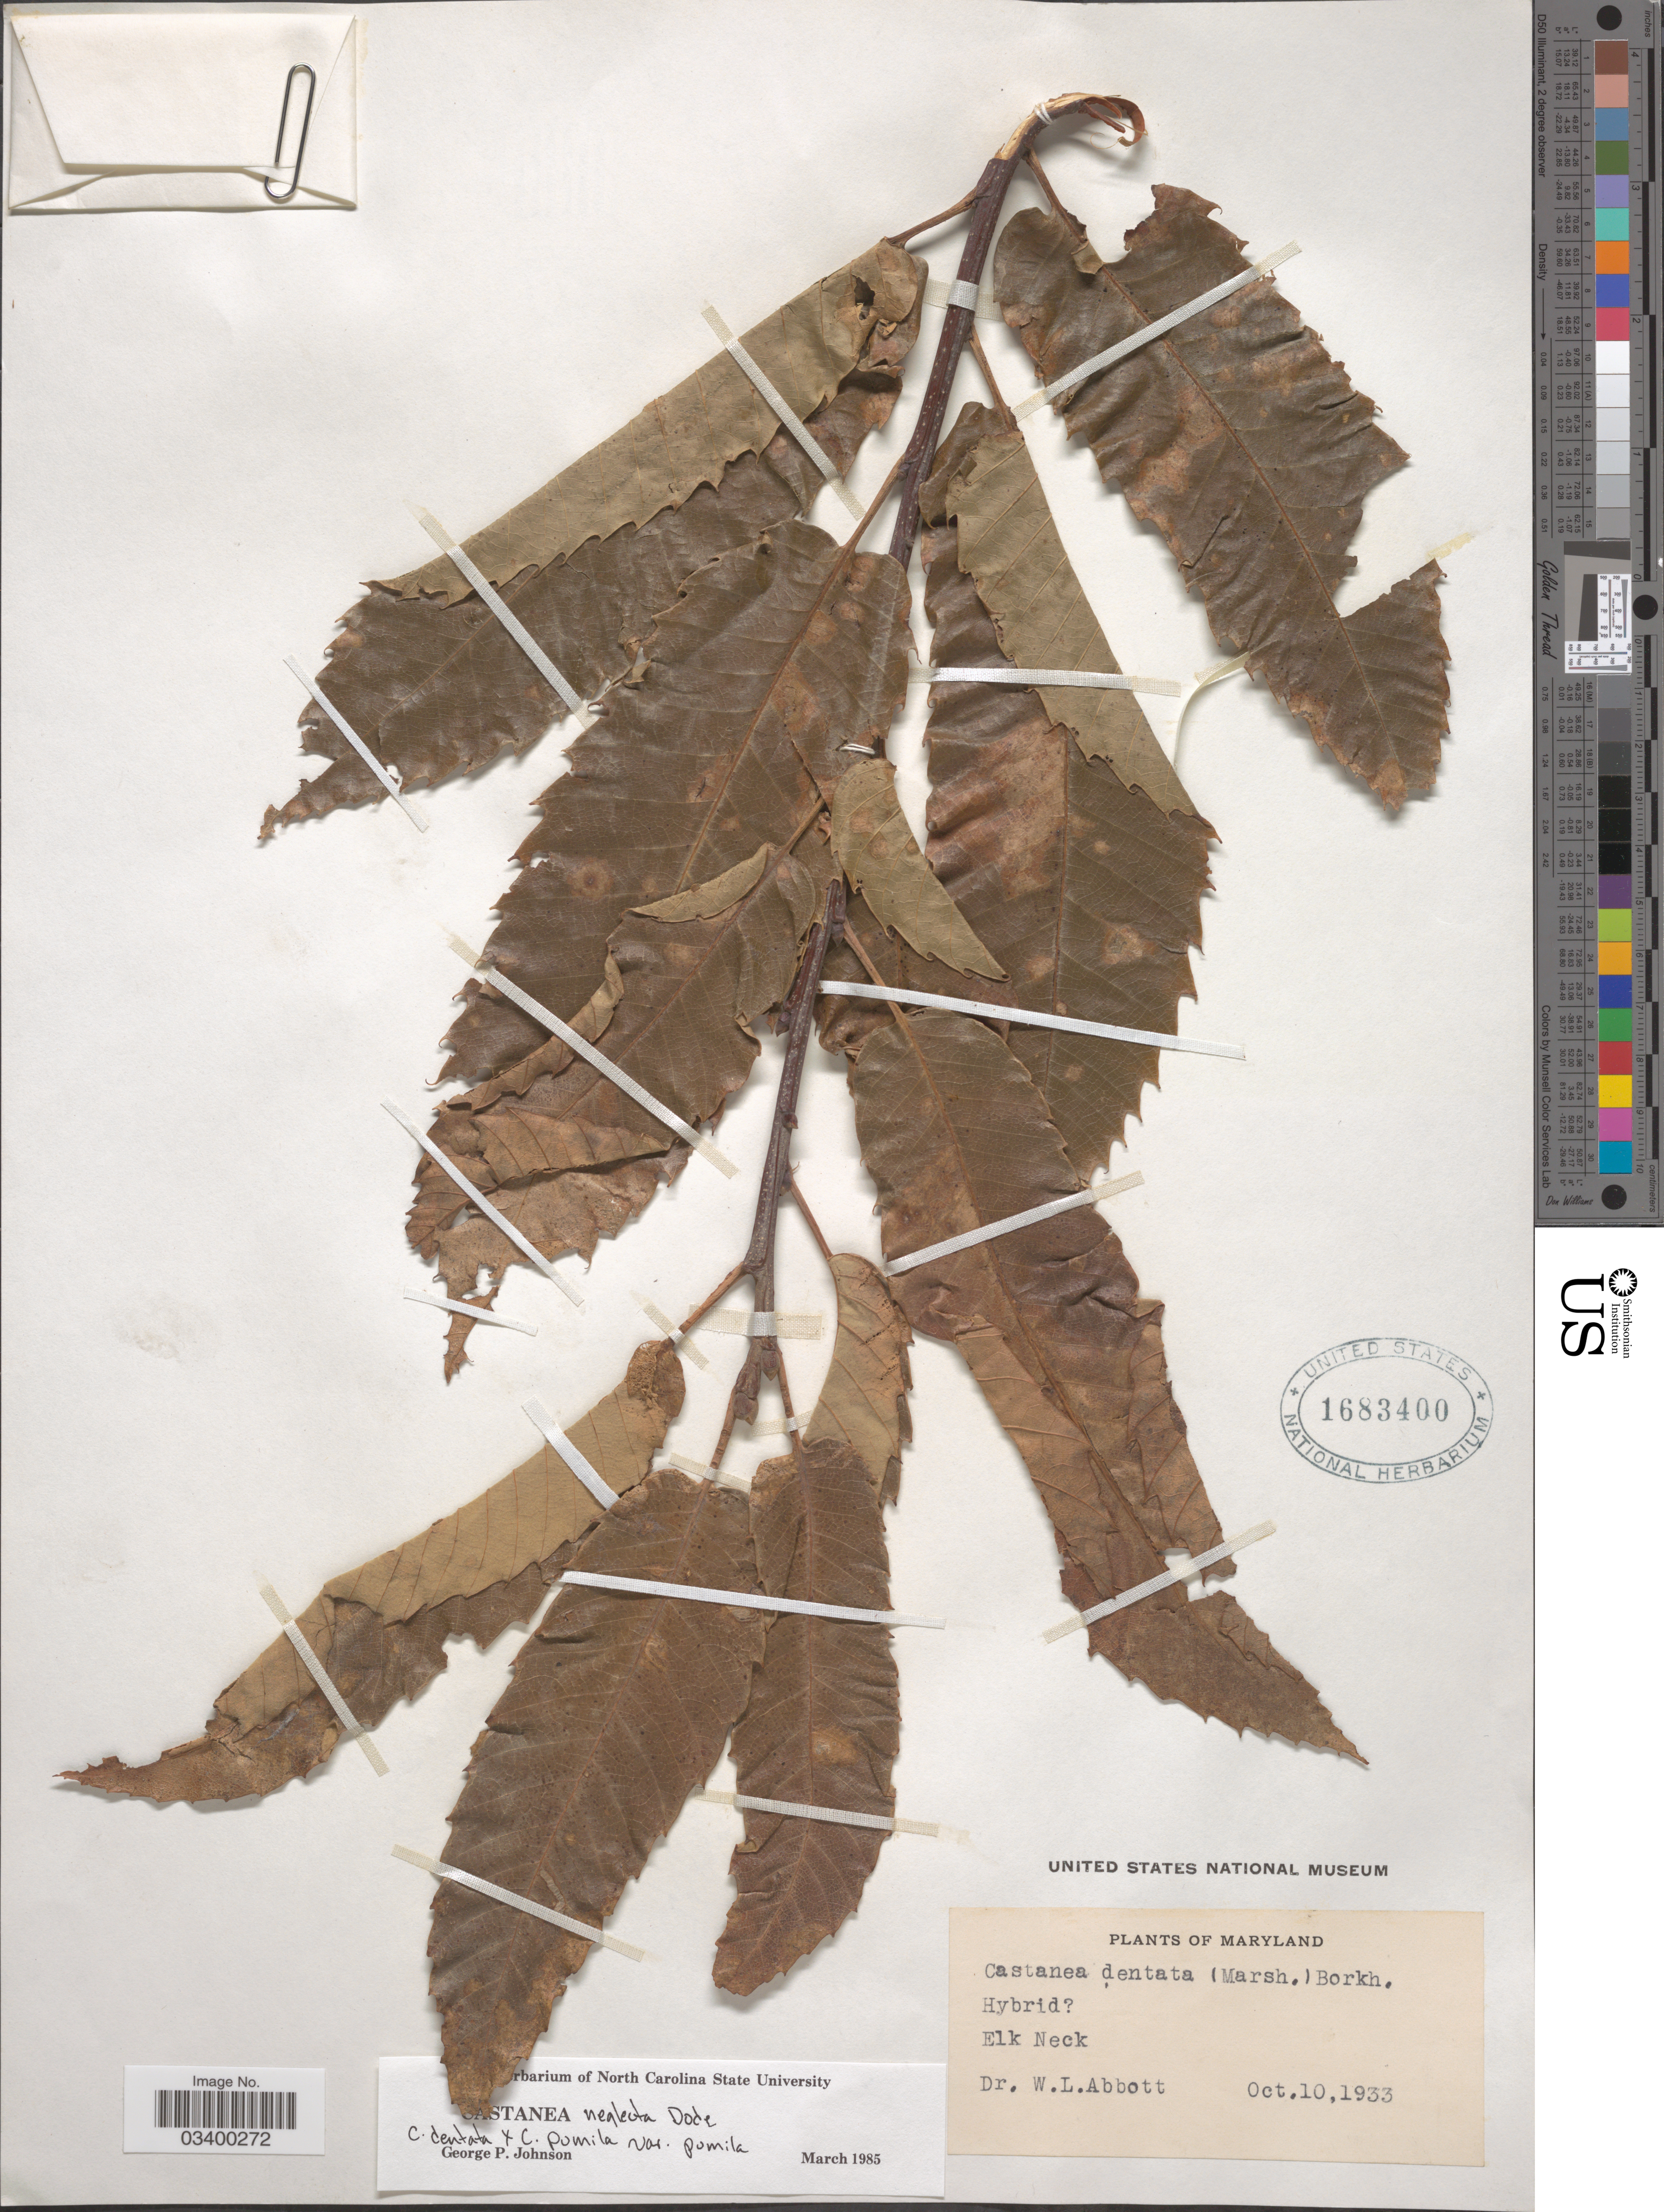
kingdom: Plantae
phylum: Tracheophyta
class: Magnoliopsida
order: Fagales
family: Fagaceae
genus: Castanea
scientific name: Castanea x neglecta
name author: Dode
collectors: W. L. Abbott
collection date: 1933-10-10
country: United States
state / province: Maryland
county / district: Cecil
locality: Elk Neck.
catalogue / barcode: US 1683400